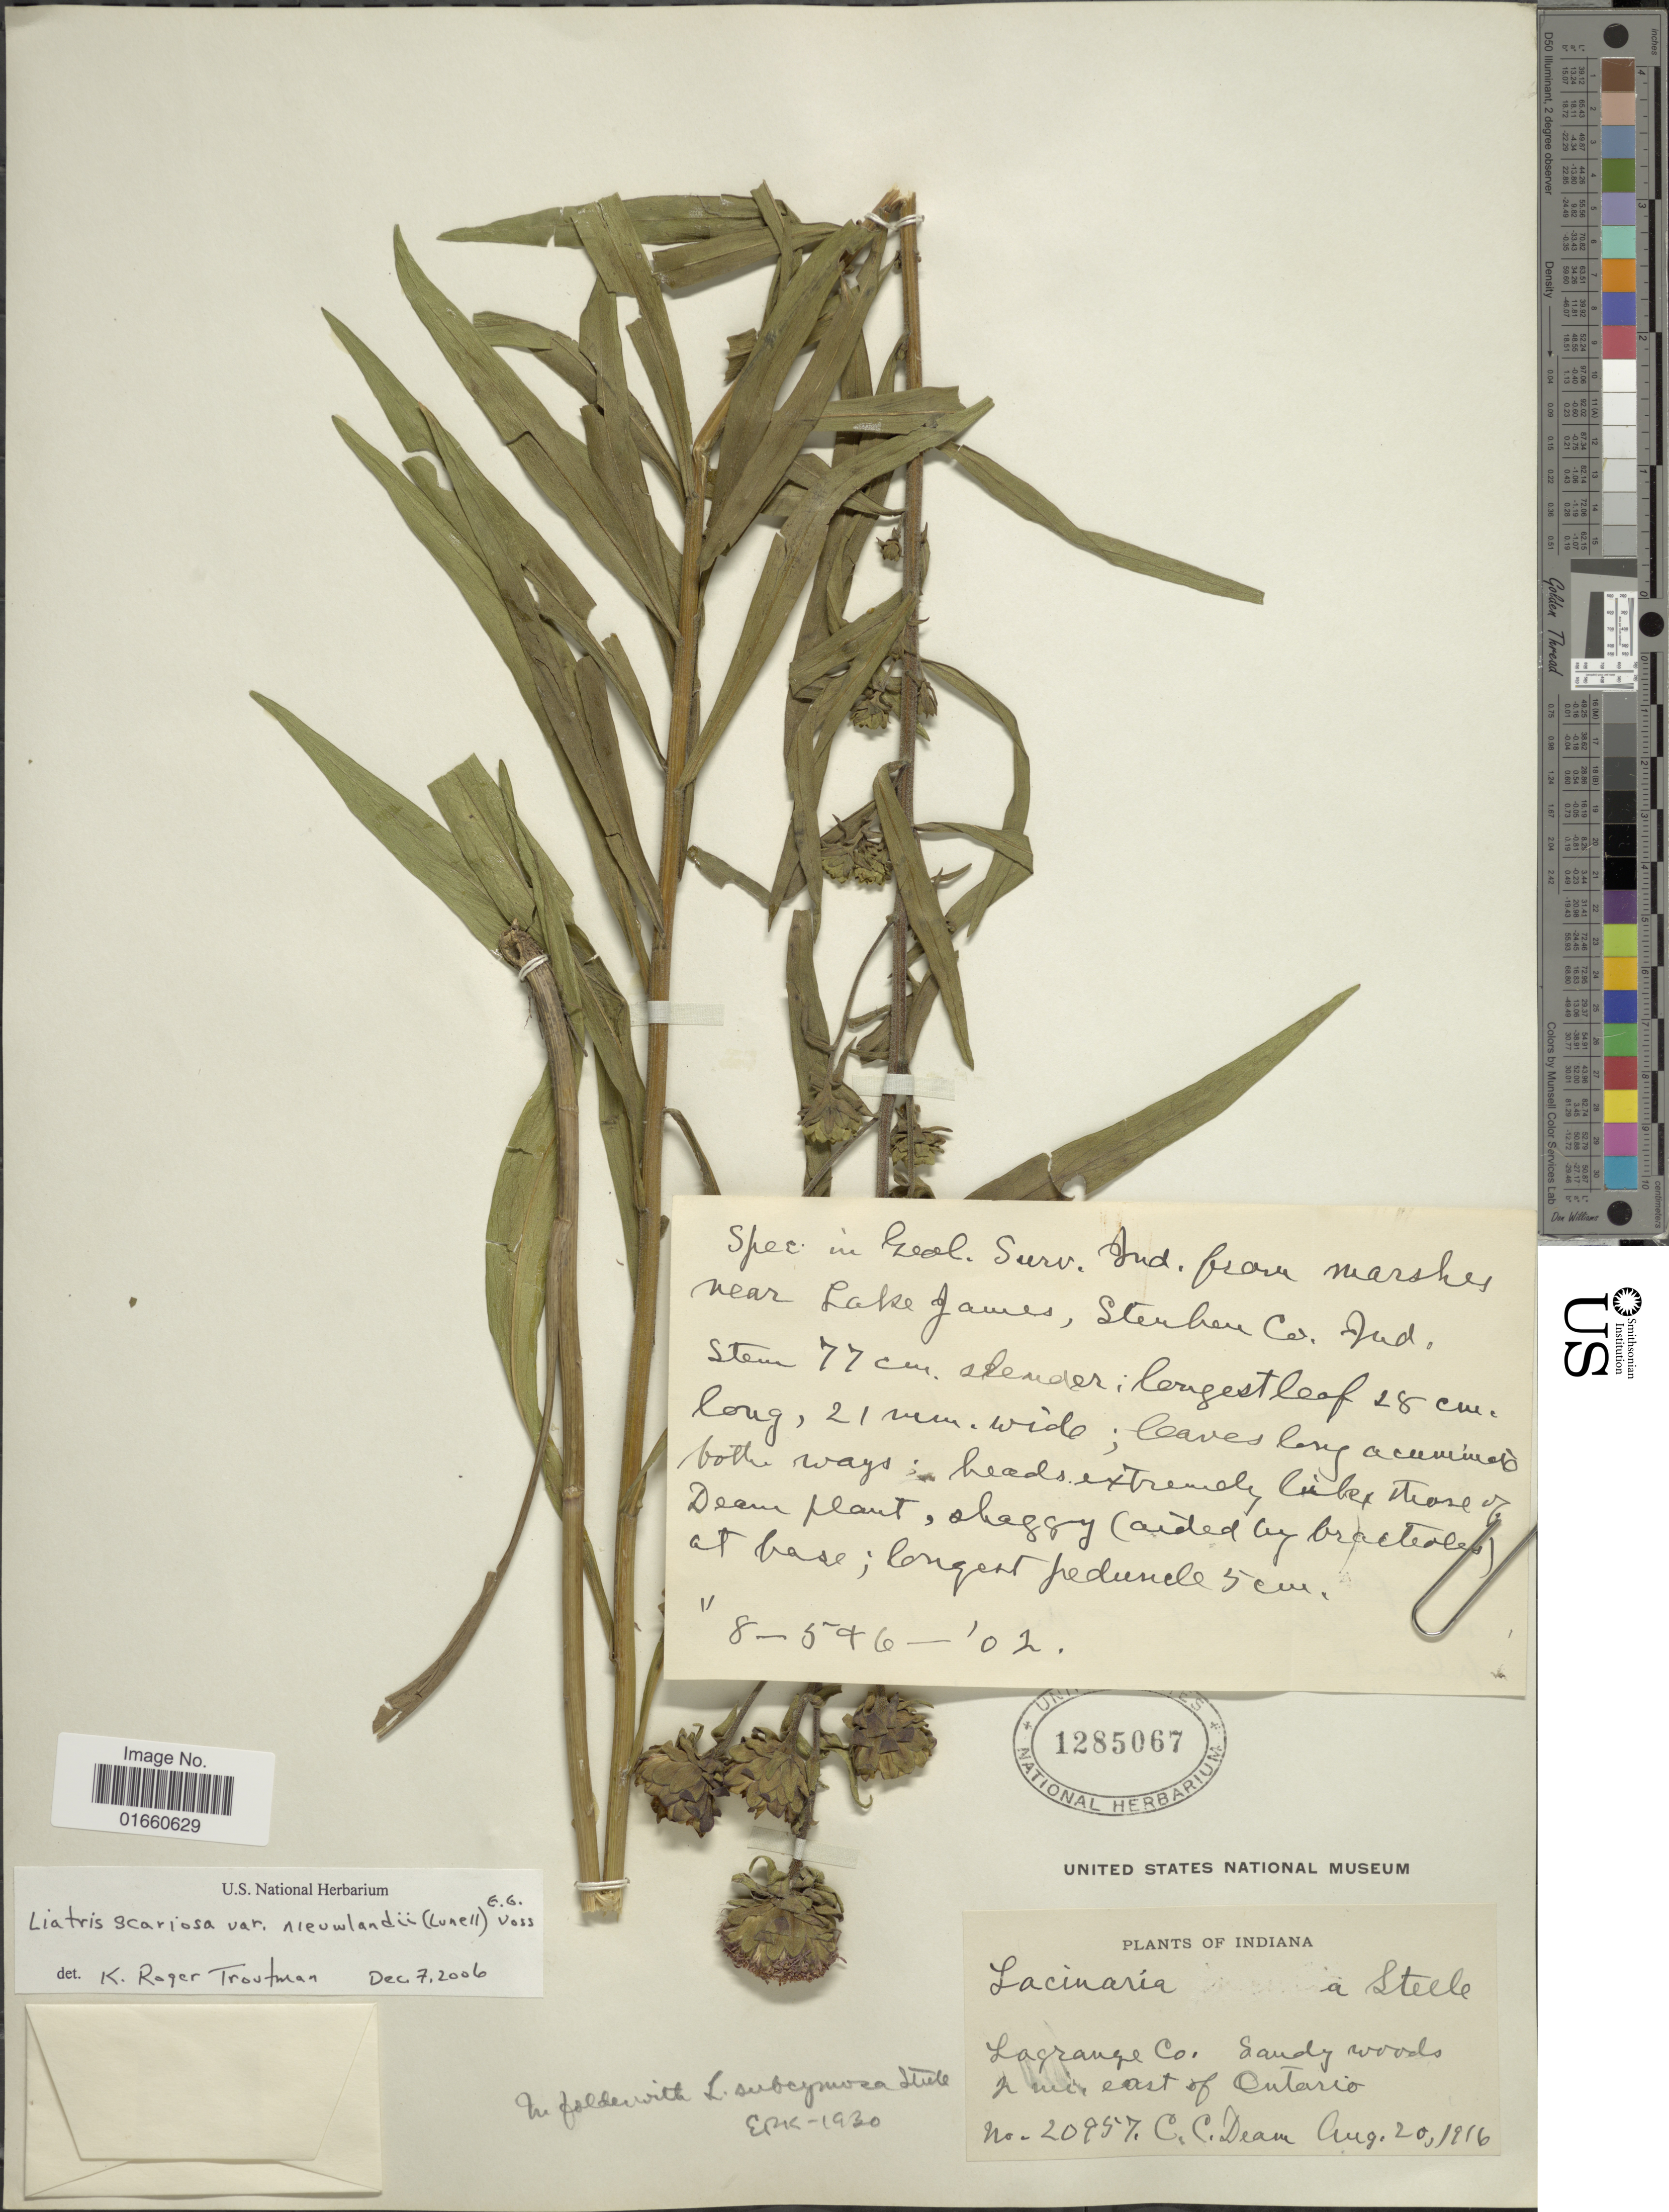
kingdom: Plantae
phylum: Tracheophyta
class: Magnoliopsida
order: Asterales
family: Asteraceae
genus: Liatris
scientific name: Liatris scariosa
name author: (L.) Willd.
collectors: C. C. Deam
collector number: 20957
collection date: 1916-08-20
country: United States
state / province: Indiana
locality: Lagrange Co. Sandy woods, 2 mi. east of Ontario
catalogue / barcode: US 1285067